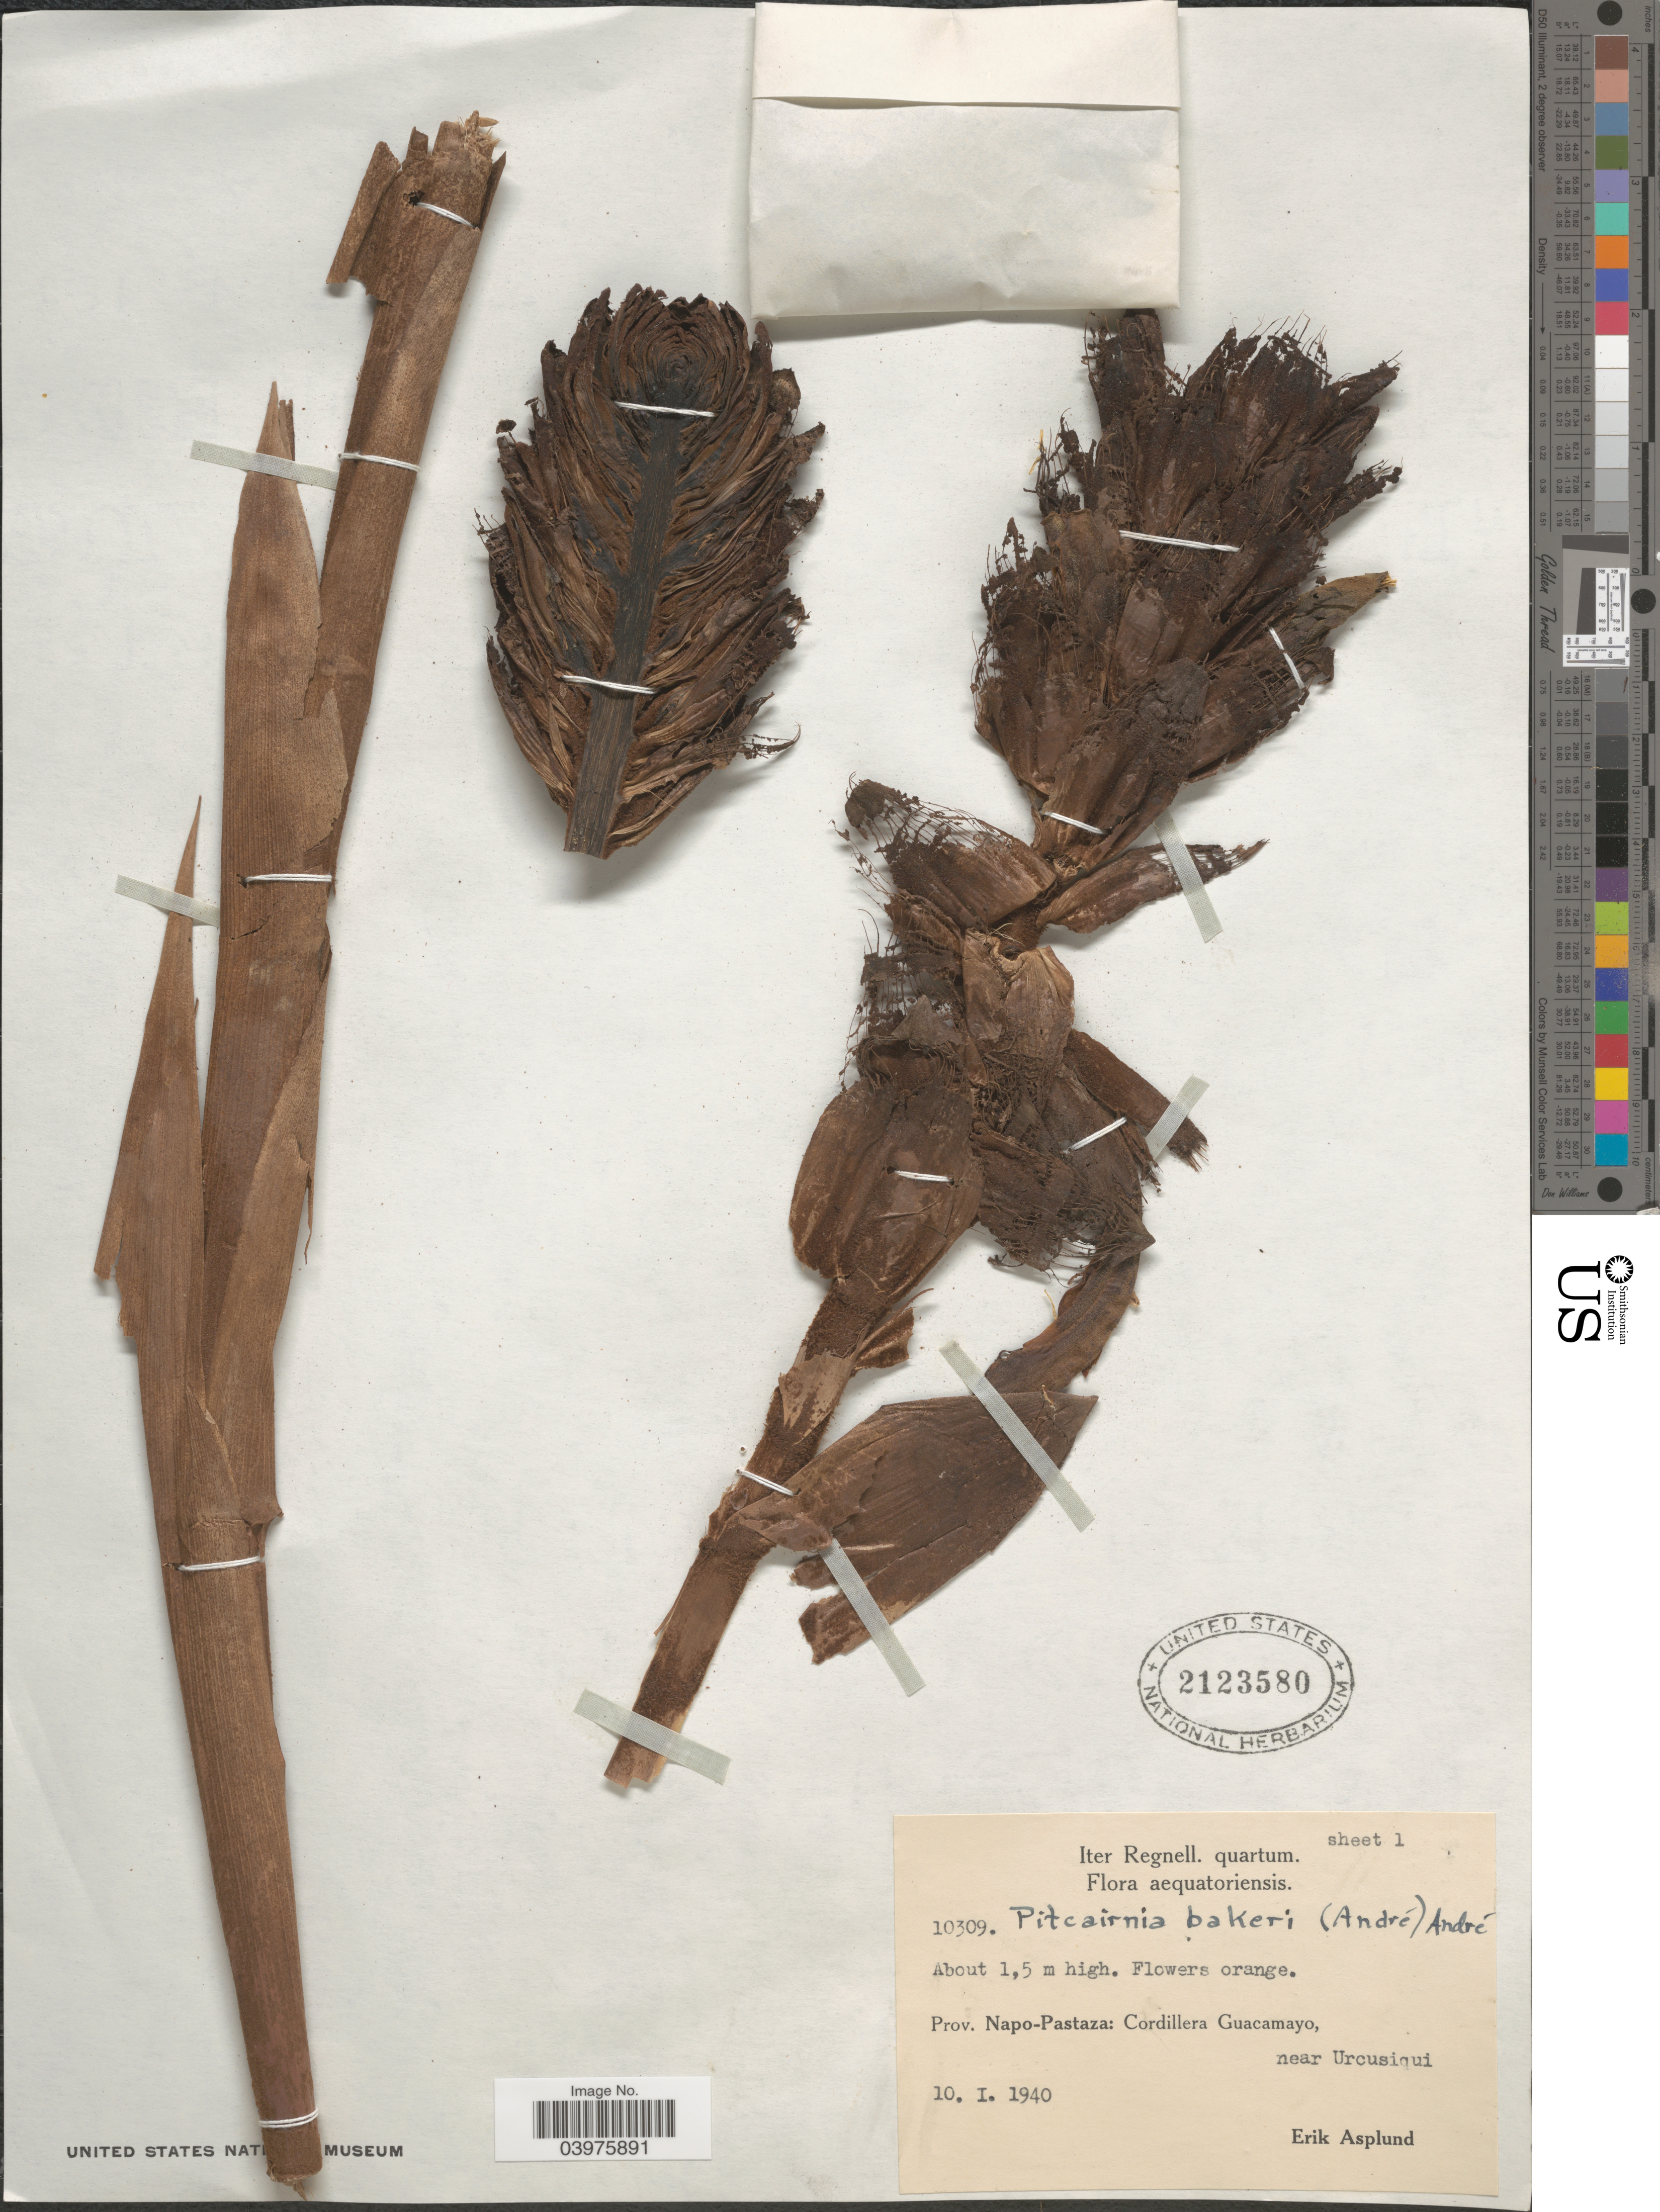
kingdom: Plantae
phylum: Tracheophyta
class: Liliopsida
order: Poales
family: Bromeliaceae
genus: Pitcairnia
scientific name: Pitcairnia bakeri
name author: (André) André ex Mez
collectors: E. Asplund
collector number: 10309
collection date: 1940-01-10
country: Ecuador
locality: Prov. Napo-Pastaza: Cordillera Guacamayo, near Urcusiqui.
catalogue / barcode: US 2123580